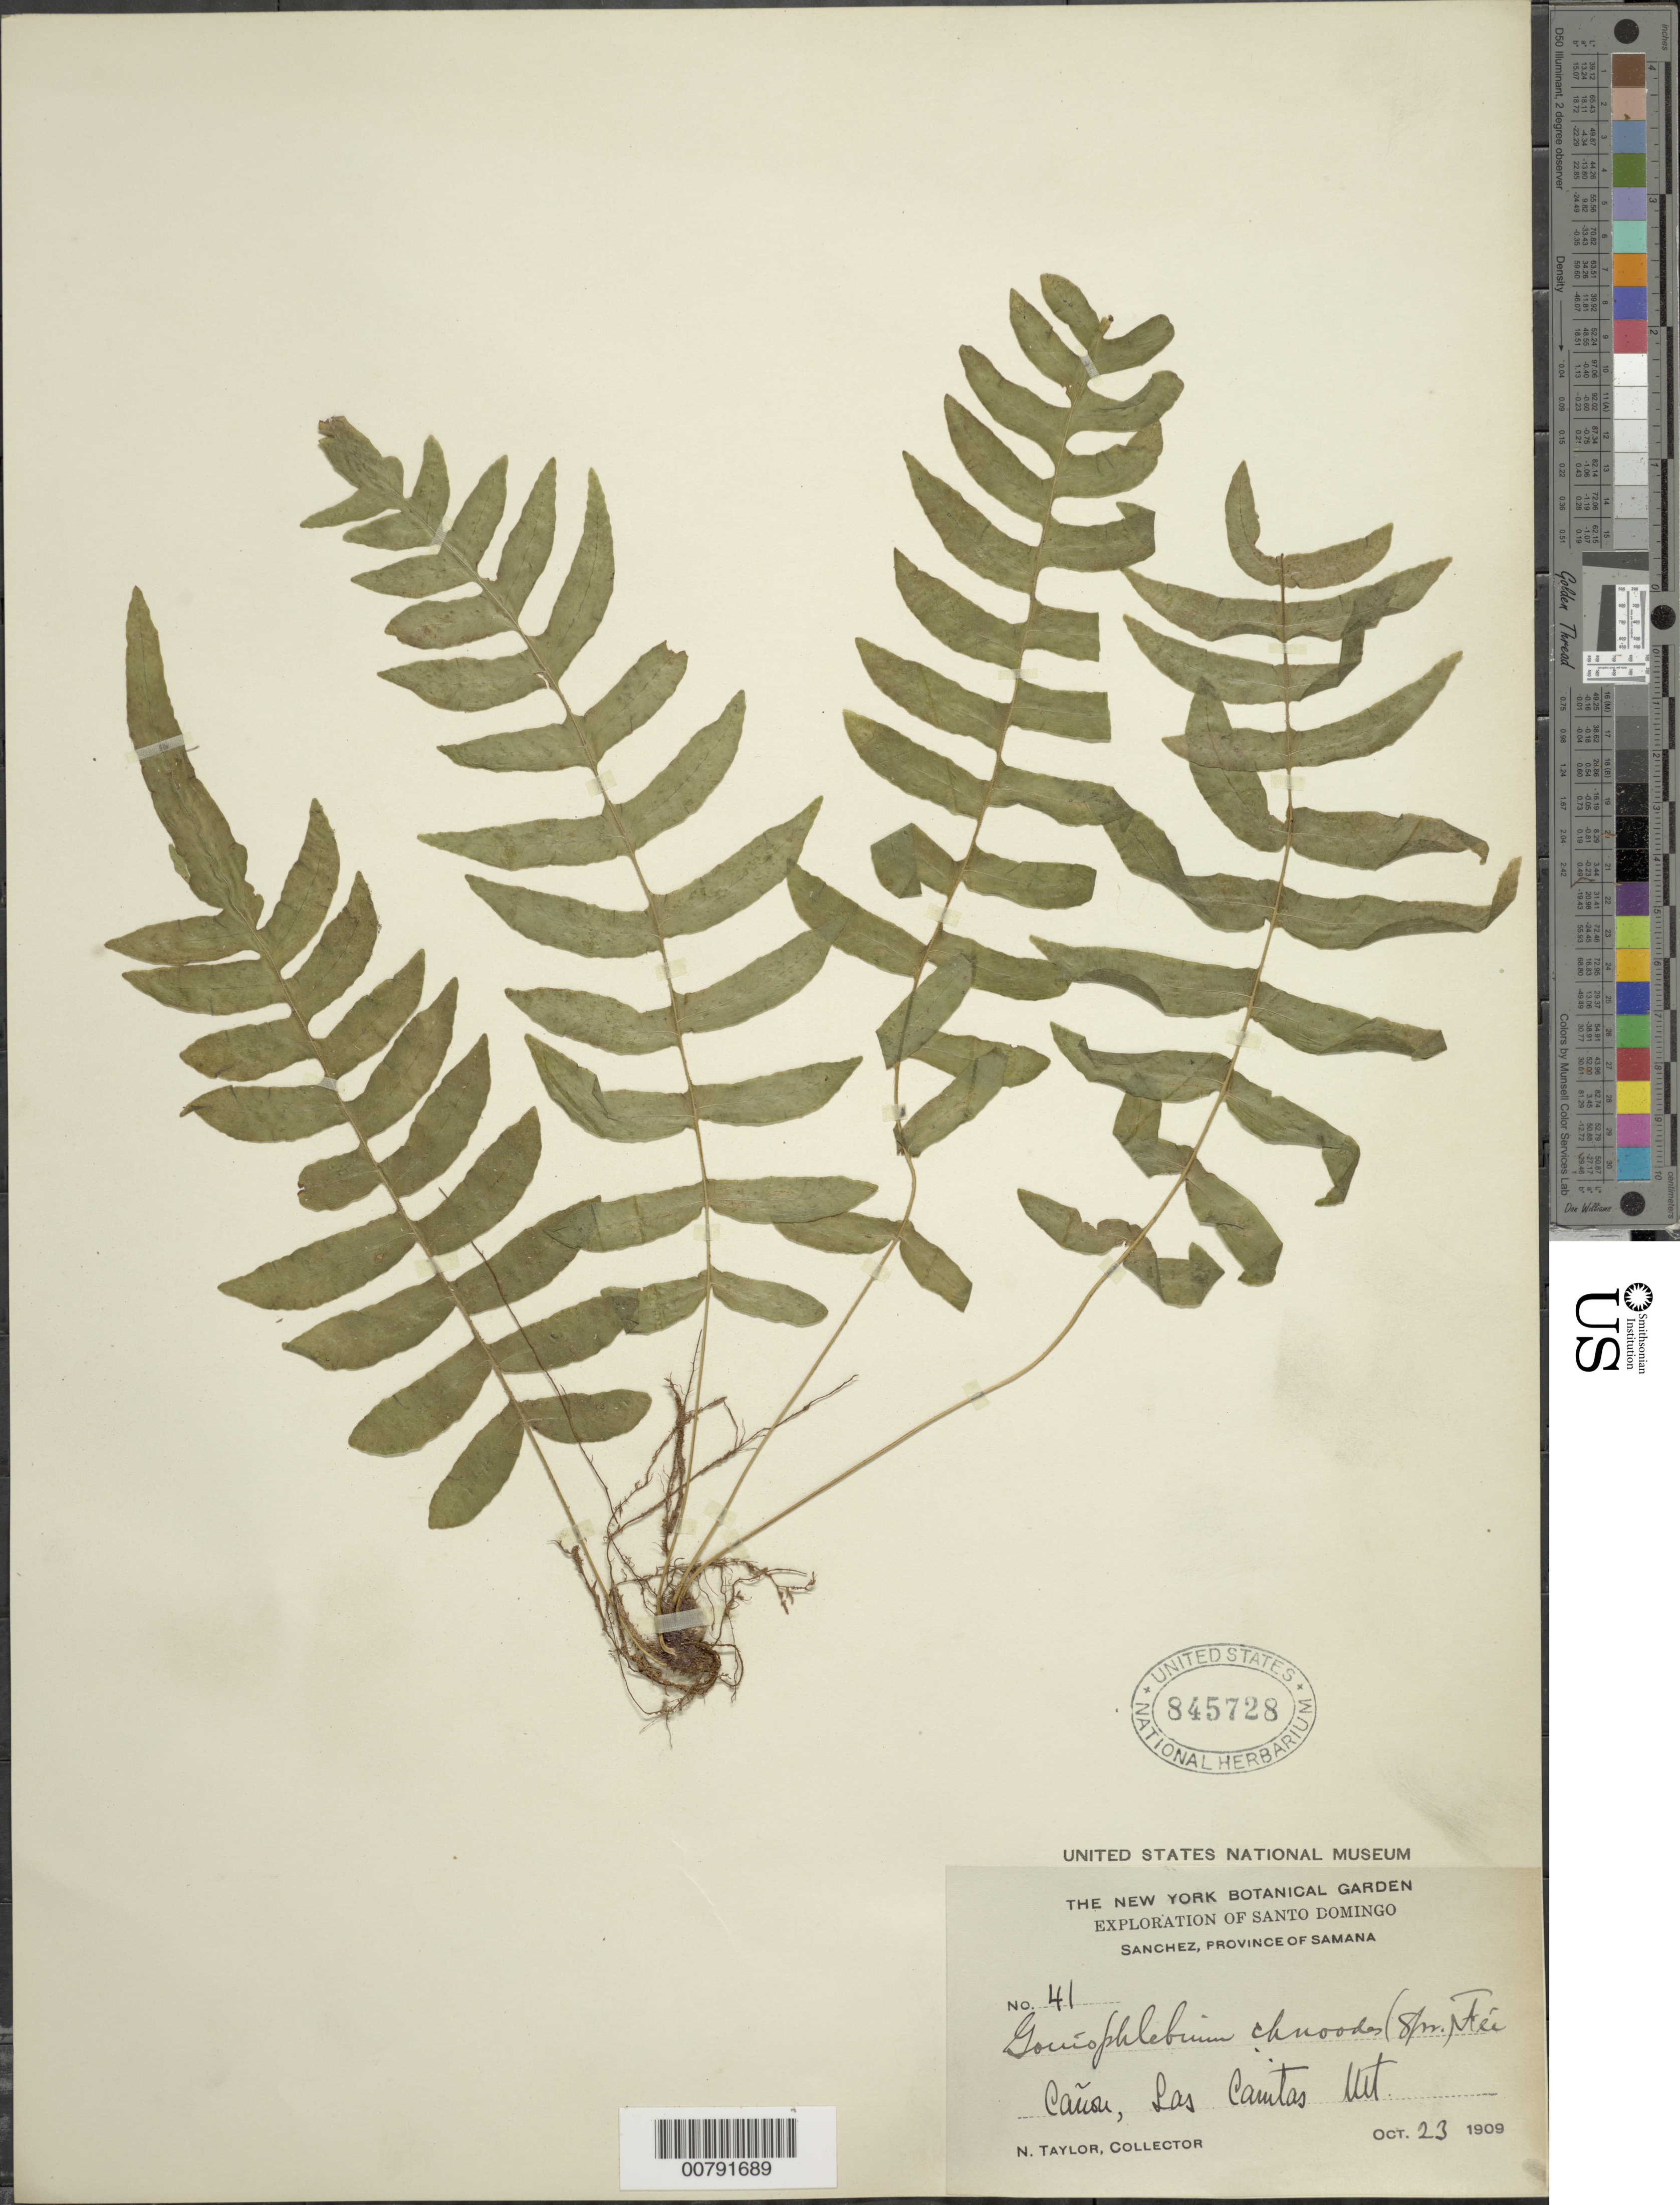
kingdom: Plantae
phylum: Tracheophyta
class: Polypodiopsida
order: Polypodiales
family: Polypodiaceae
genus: Serpocaulon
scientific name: Serpocaulon dissimile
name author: (L.) A.R. Sm.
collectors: N. Taylor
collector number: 41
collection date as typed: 23 Oct 1909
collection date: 1909-10-23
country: Dominican Republic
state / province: Samana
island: Hispaniola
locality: Las Camitas Mt.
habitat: Cañon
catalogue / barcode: US 845728